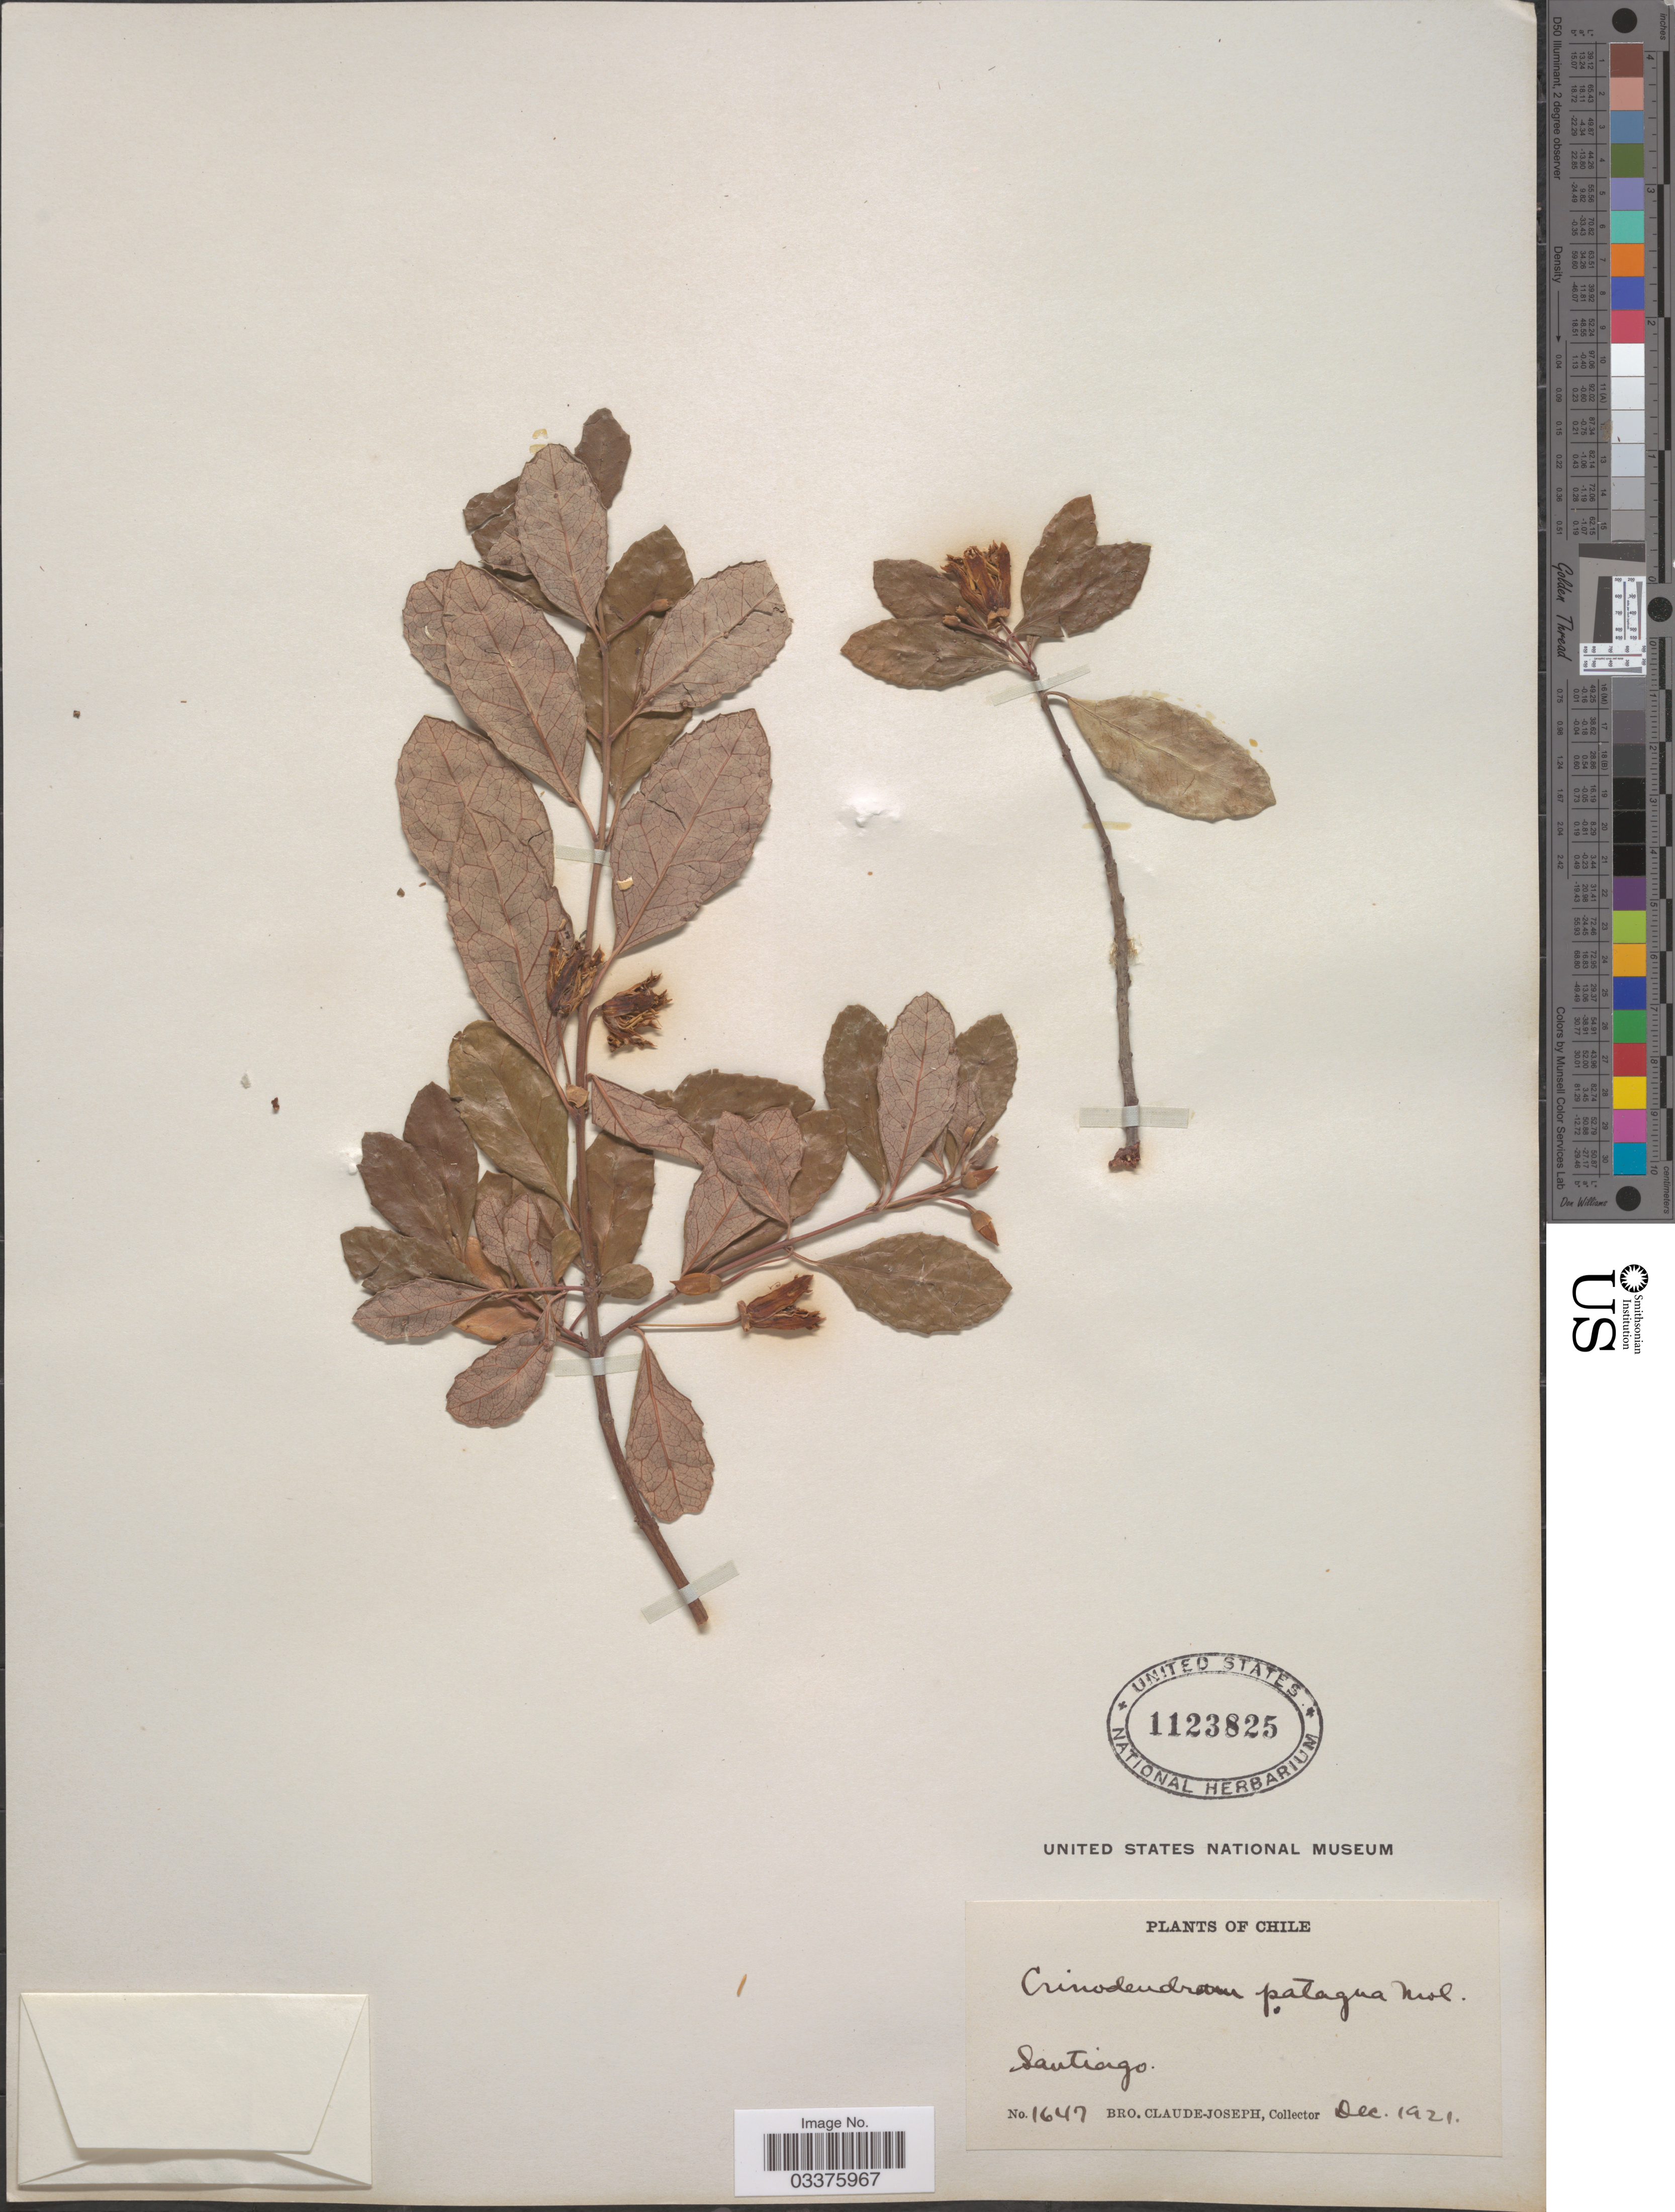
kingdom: Plantae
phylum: Tracheophyta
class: Magnoliopsida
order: Oxalidales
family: Elaeocarpaceae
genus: Crinodendron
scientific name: Crinodendron patagua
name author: Molina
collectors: Bro. Claude-Joseph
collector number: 1647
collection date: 1921-12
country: Chile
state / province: Región Metropolitana (RM)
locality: Santiago.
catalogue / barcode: US 1123825